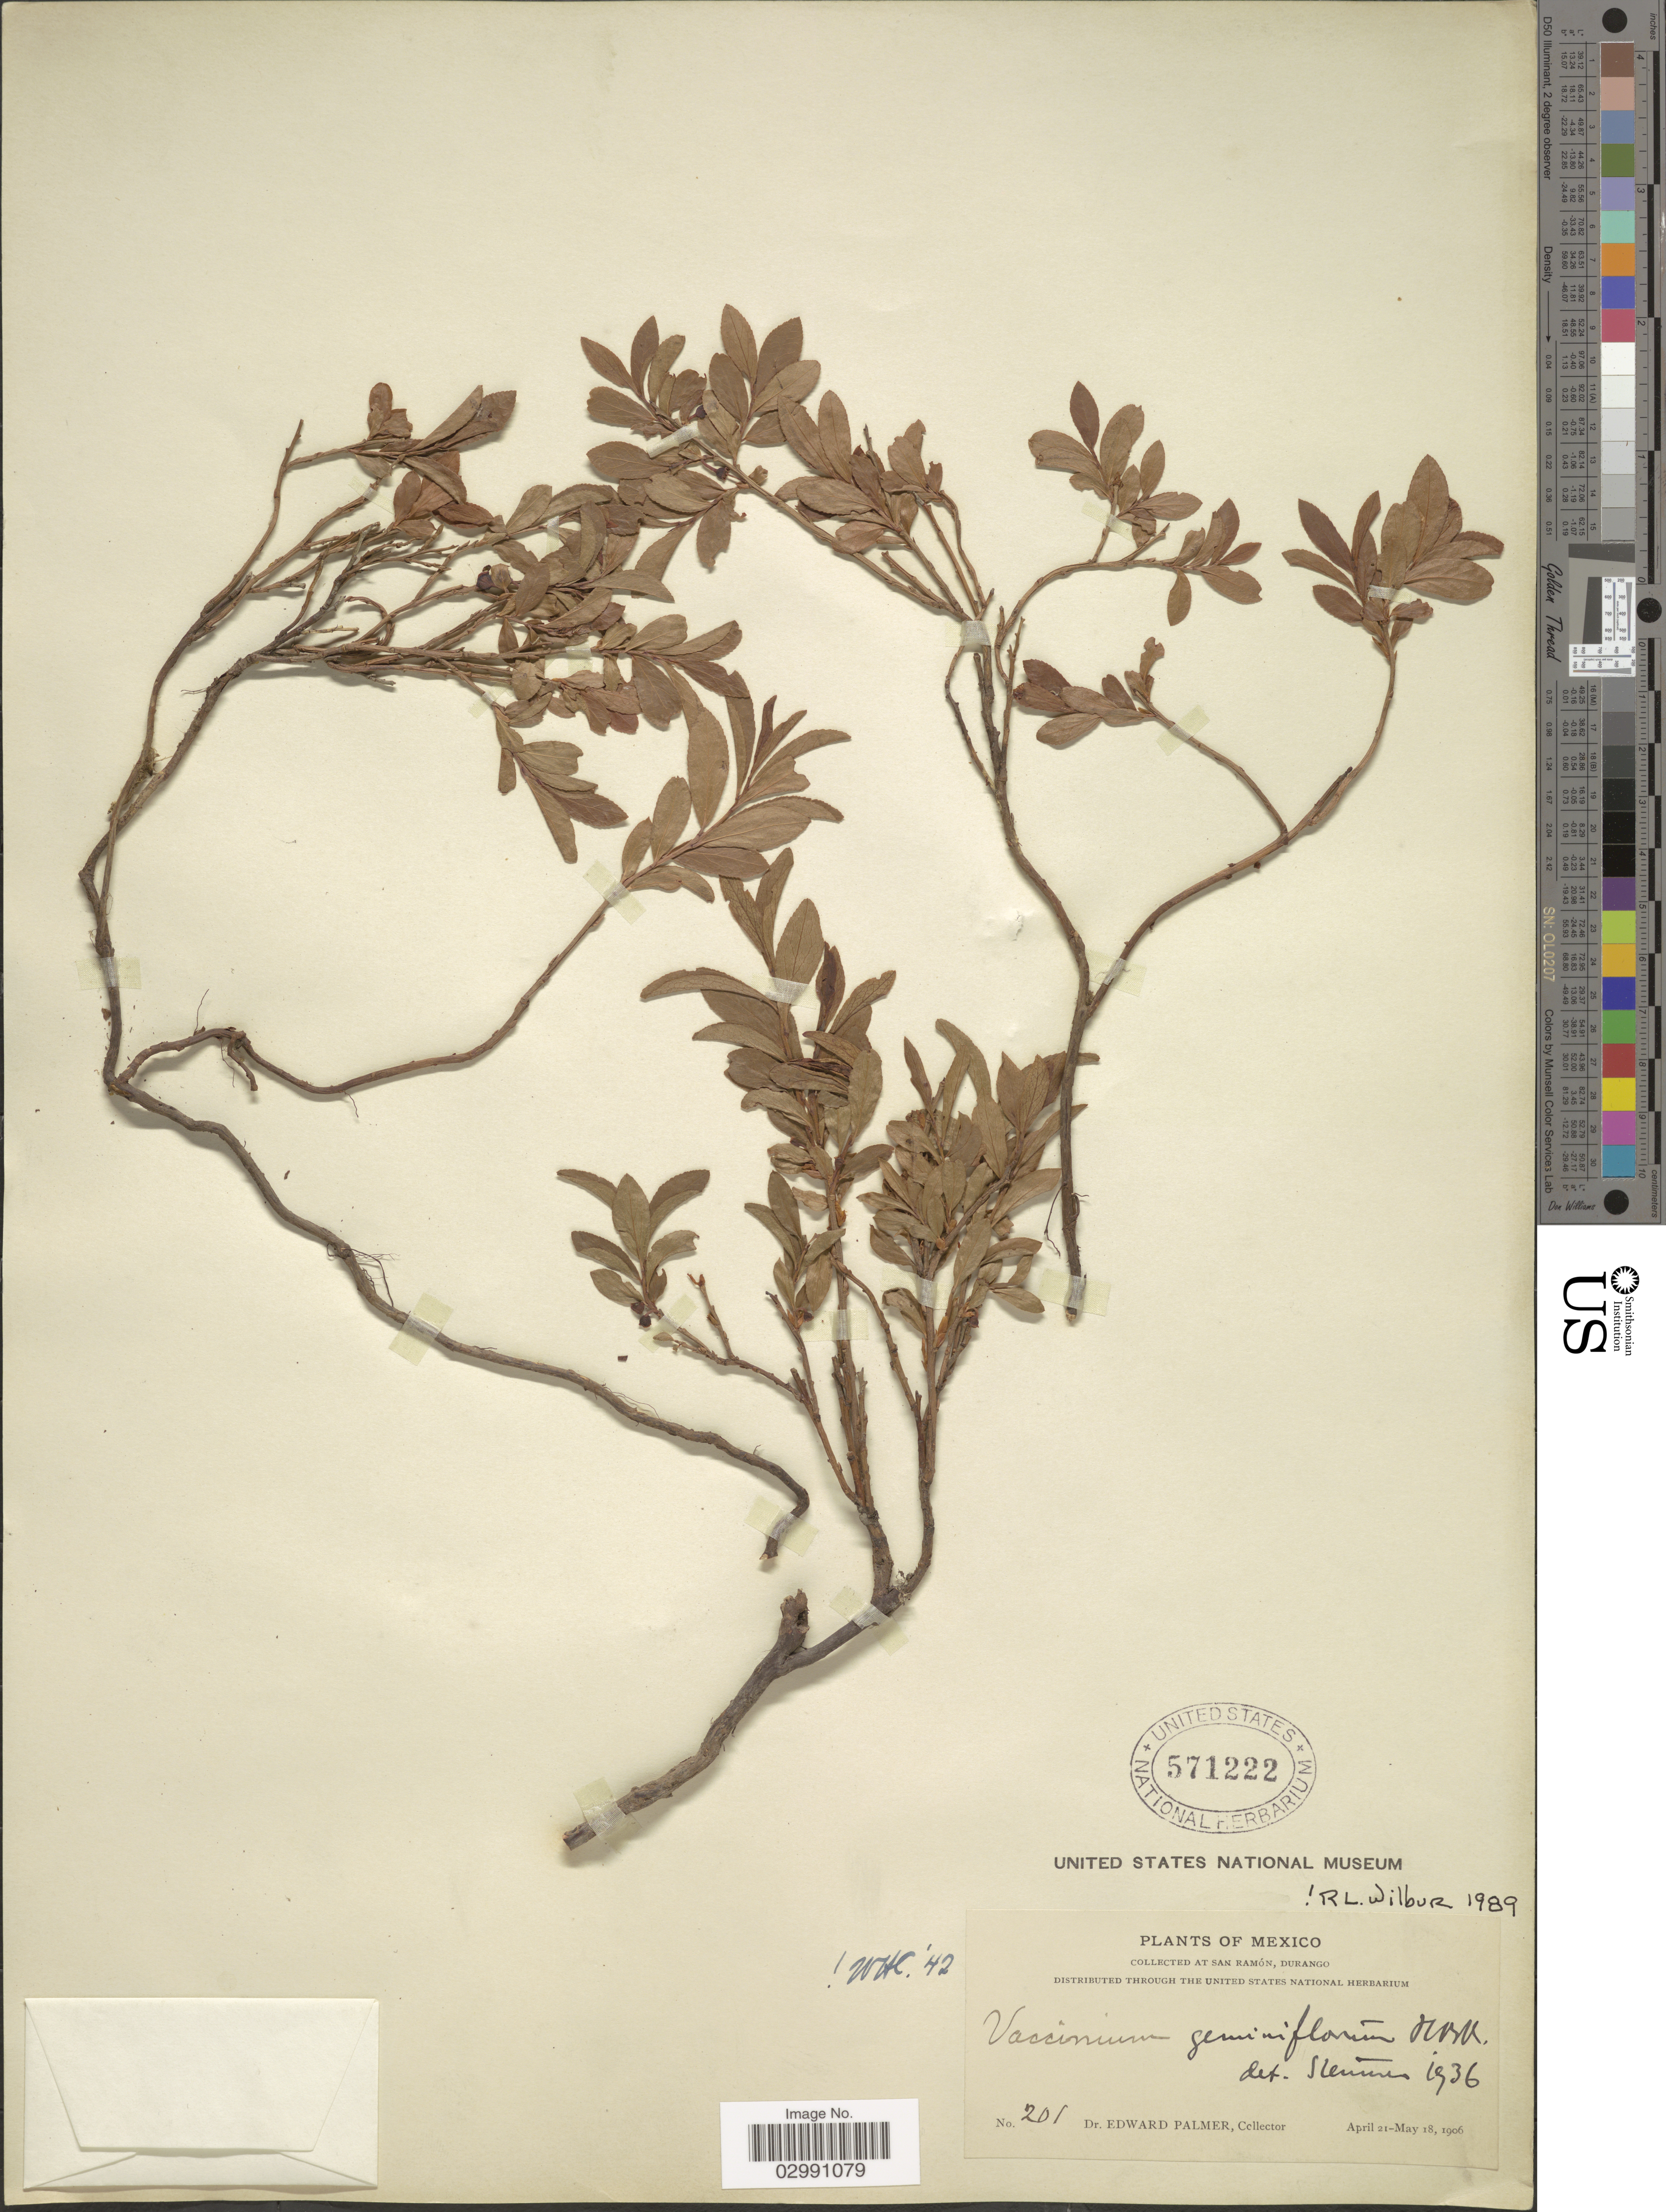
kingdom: Plantae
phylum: Tracheophyta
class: Magnoliopsida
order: Ericales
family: Ericaceae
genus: Vaccinium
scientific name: Vaccinium geminiflorum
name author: Kunth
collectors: E. Palmer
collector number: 201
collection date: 1906-04-21/1906-05-18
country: Mexico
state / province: Durango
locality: San Ramón.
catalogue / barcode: US 571222